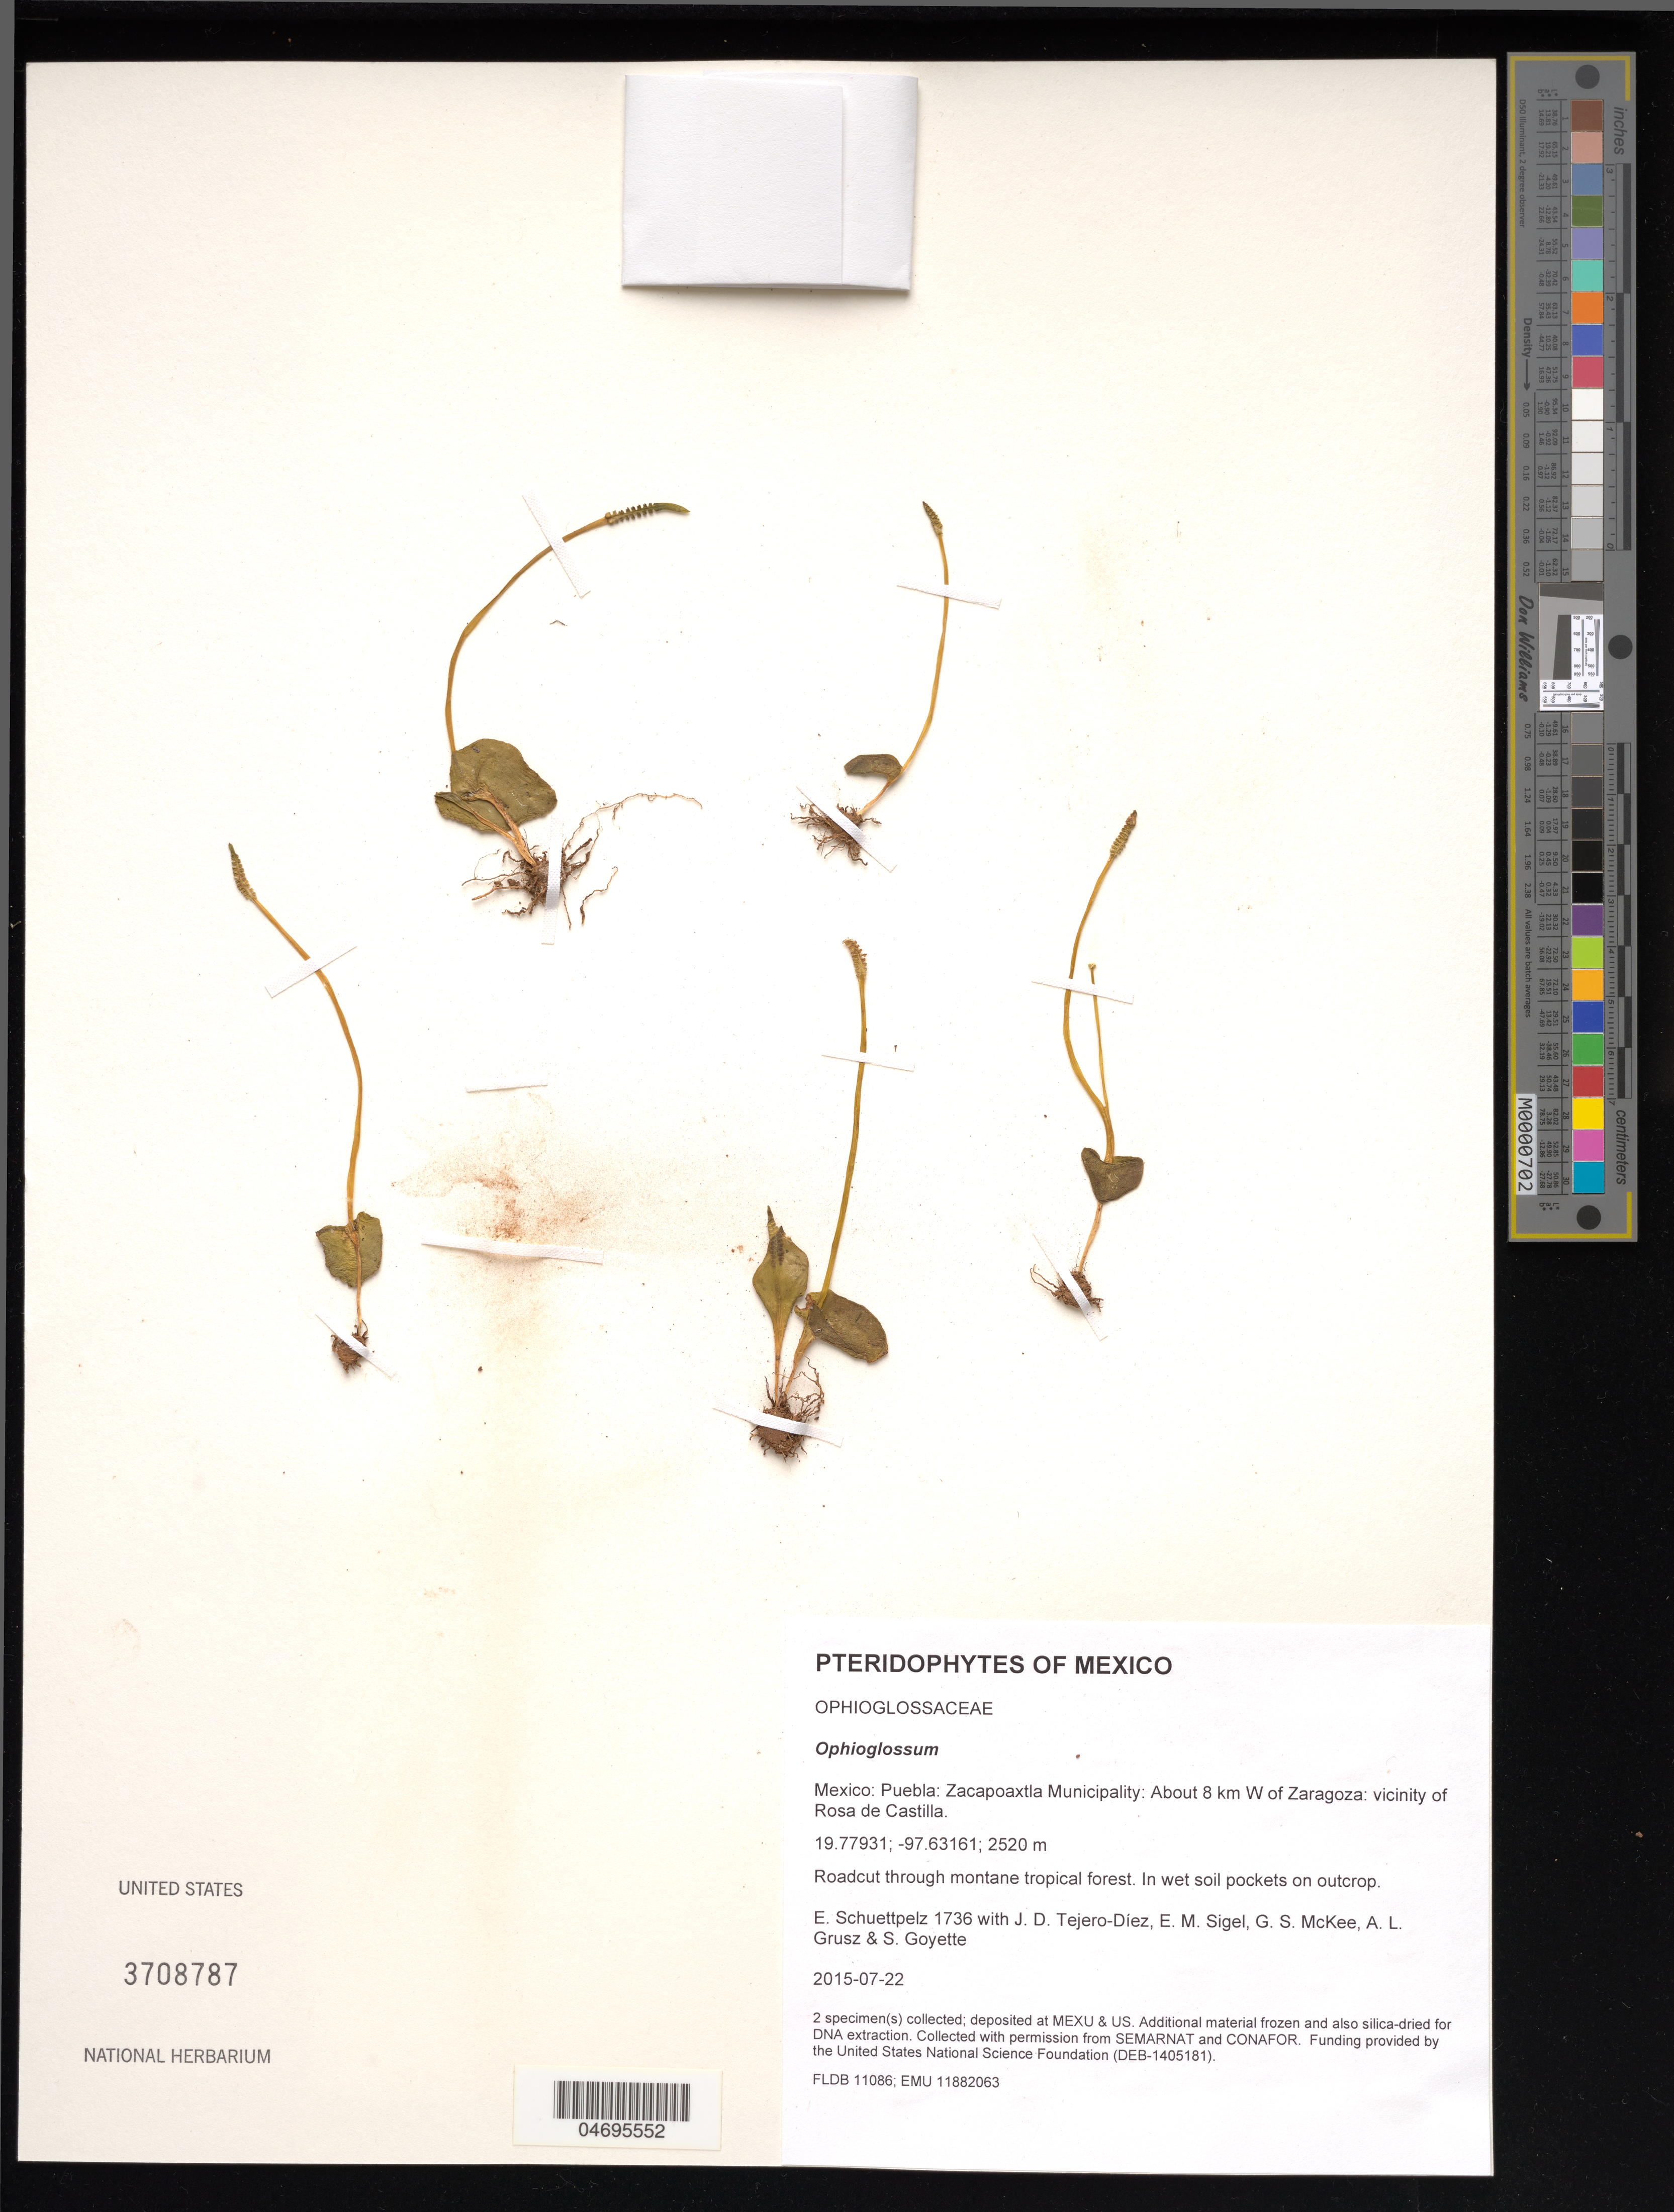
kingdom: Plantae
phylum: Tracheophyta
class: Polypodiopsida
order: Ophioglossales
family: Ophioglossaceae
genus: Ophioglossum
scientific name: Ophioglossum sp.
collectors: E. Schuettpelz, D. Tejero-Díez, E. M. Sigel, G. S. McKee & A. Grusz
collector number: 1736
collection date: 2015-07-22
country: Mexico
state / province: Puebla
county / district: Zacapoaxtla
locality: About 8 km W of Zaragoza: vicinity of Rosa de Castilla.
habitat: Roadcut through montane tropical forest.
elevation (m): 2520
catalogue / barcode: US 3708787